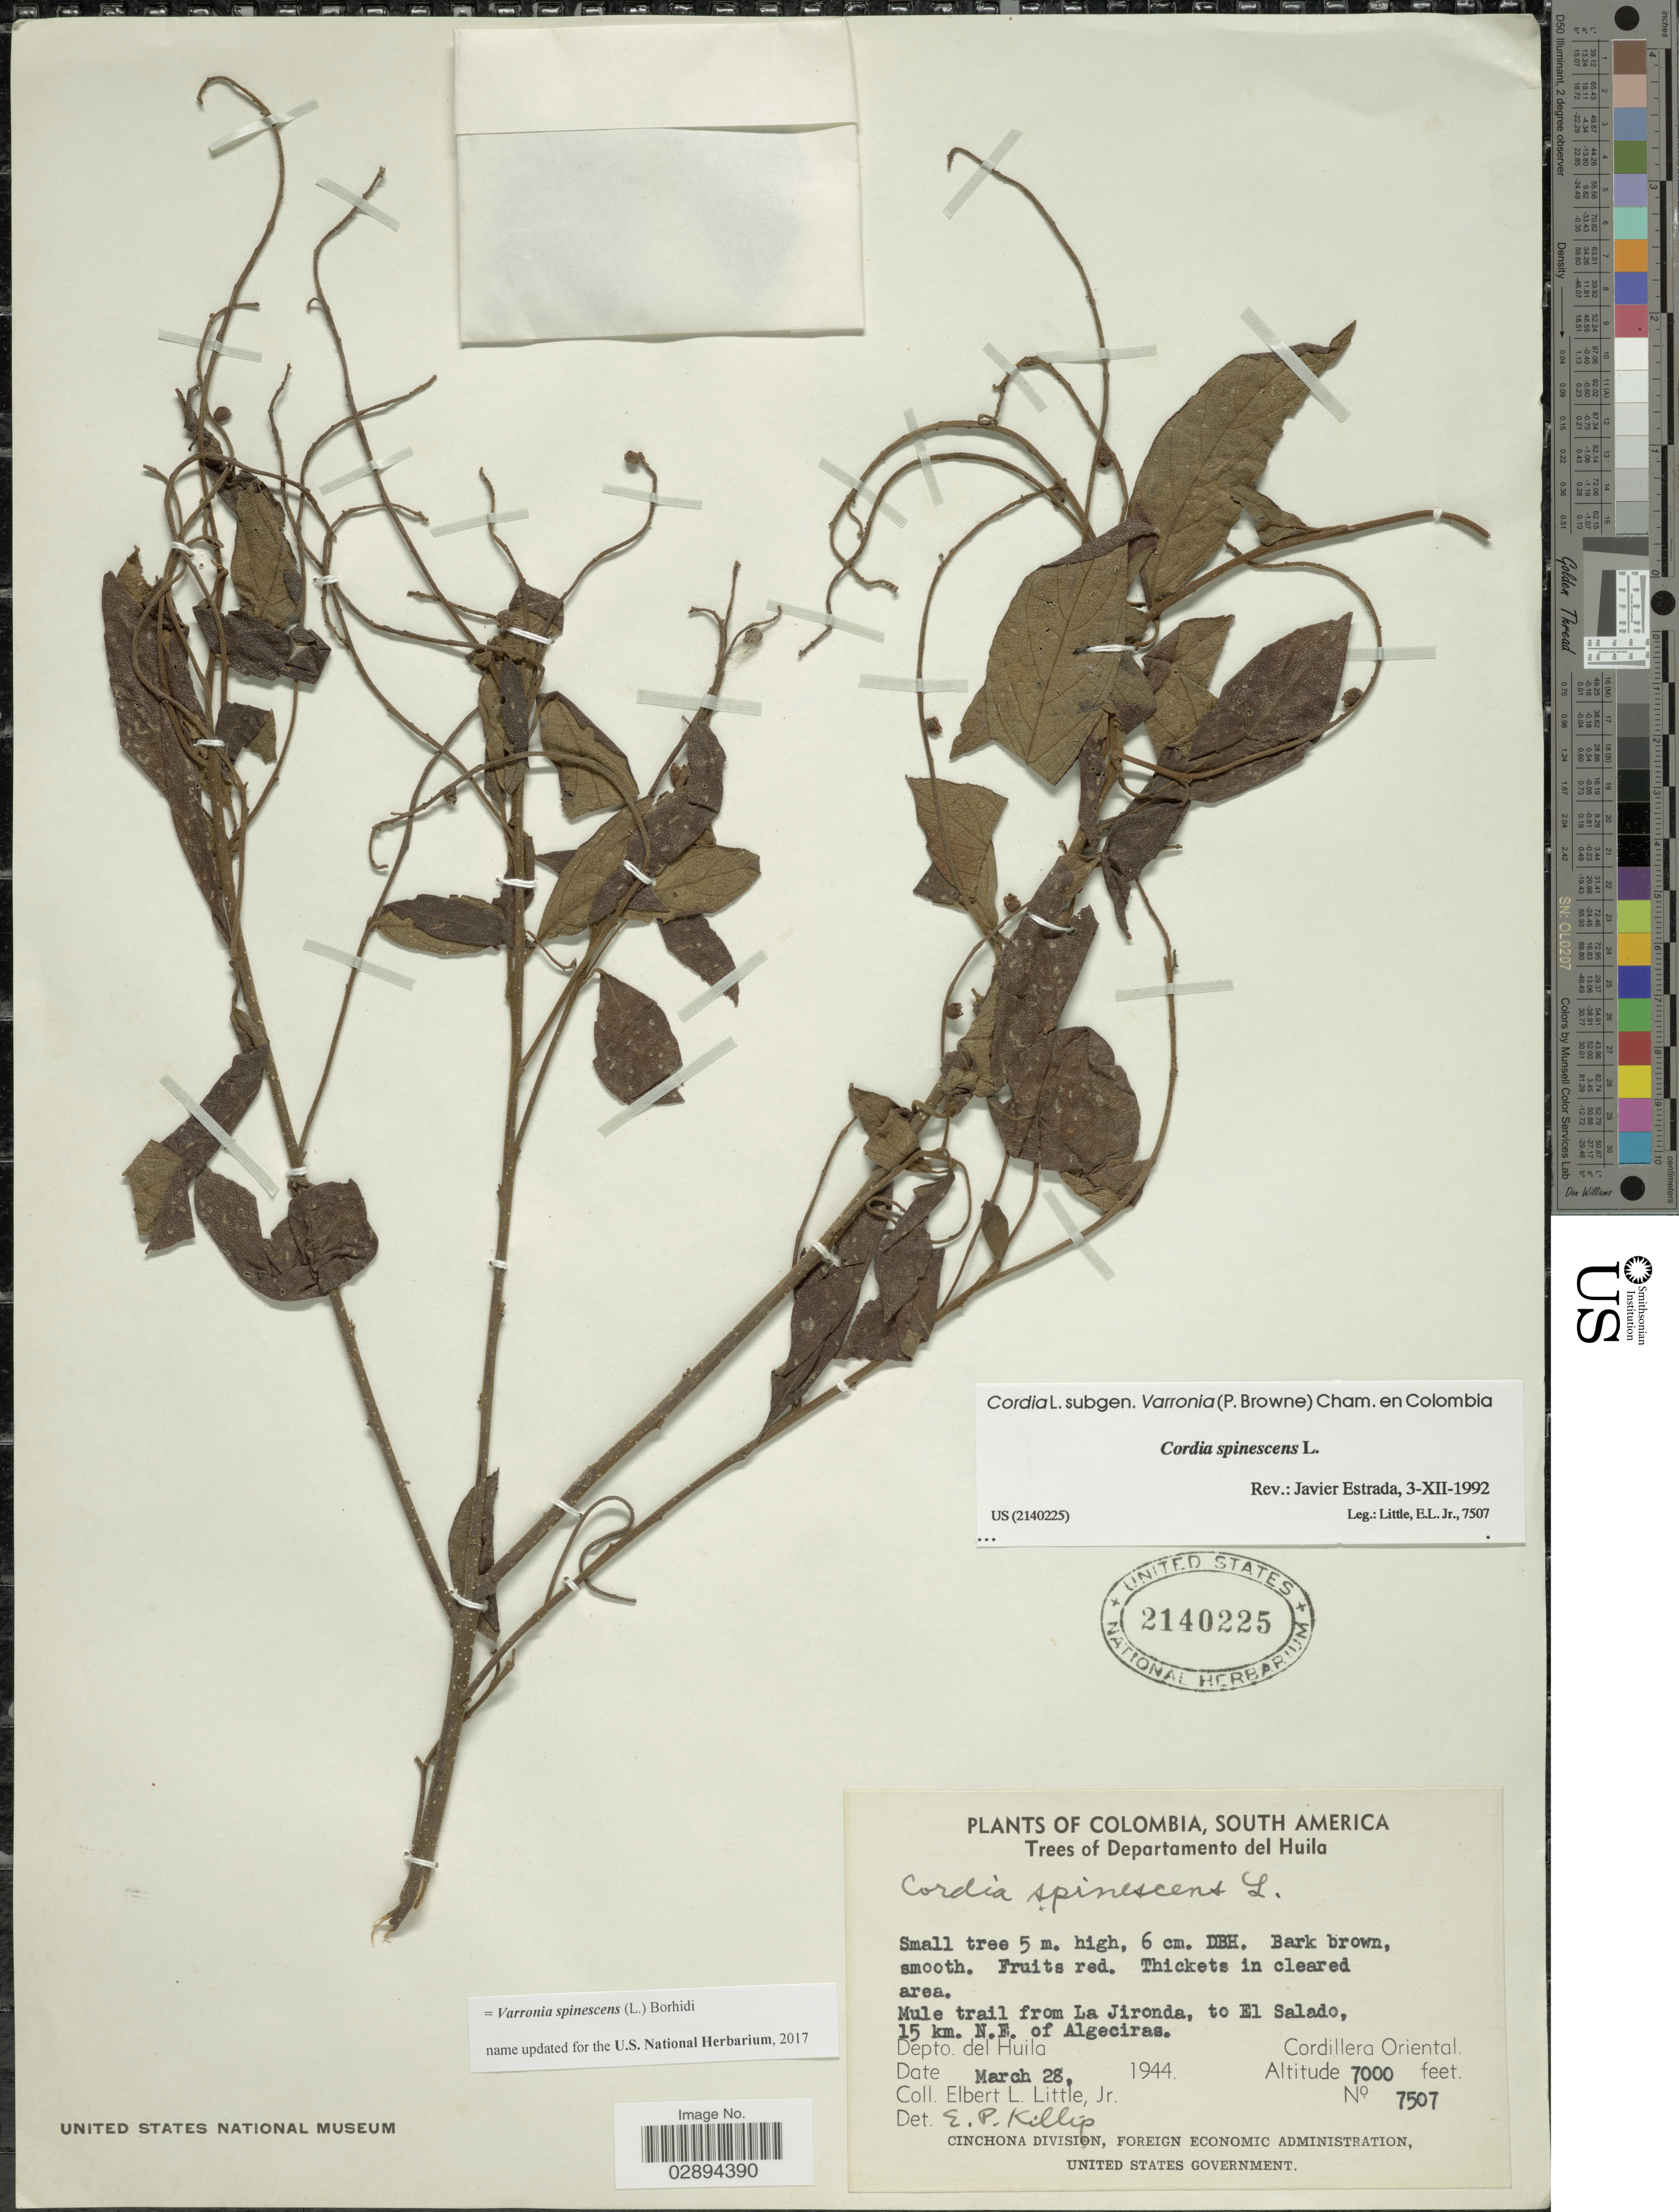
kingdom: Plantae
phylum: Tracheophyta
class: Magnoliopsida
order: Boraginales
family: Cordiaceae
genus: Varronia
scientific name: Varronia spinescens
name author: (L.) Borhidi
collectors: E. L. Little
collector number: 7507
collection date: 1944-03-28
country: Colombia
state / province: Huila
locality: Trees of Department del Huila, Mule trail from La Jironda, to El Salado, 15 km. N.E. of Algeciras, Depto. del Huila, Cordillera Oriental.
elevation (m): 2134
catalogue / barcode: US 2140225